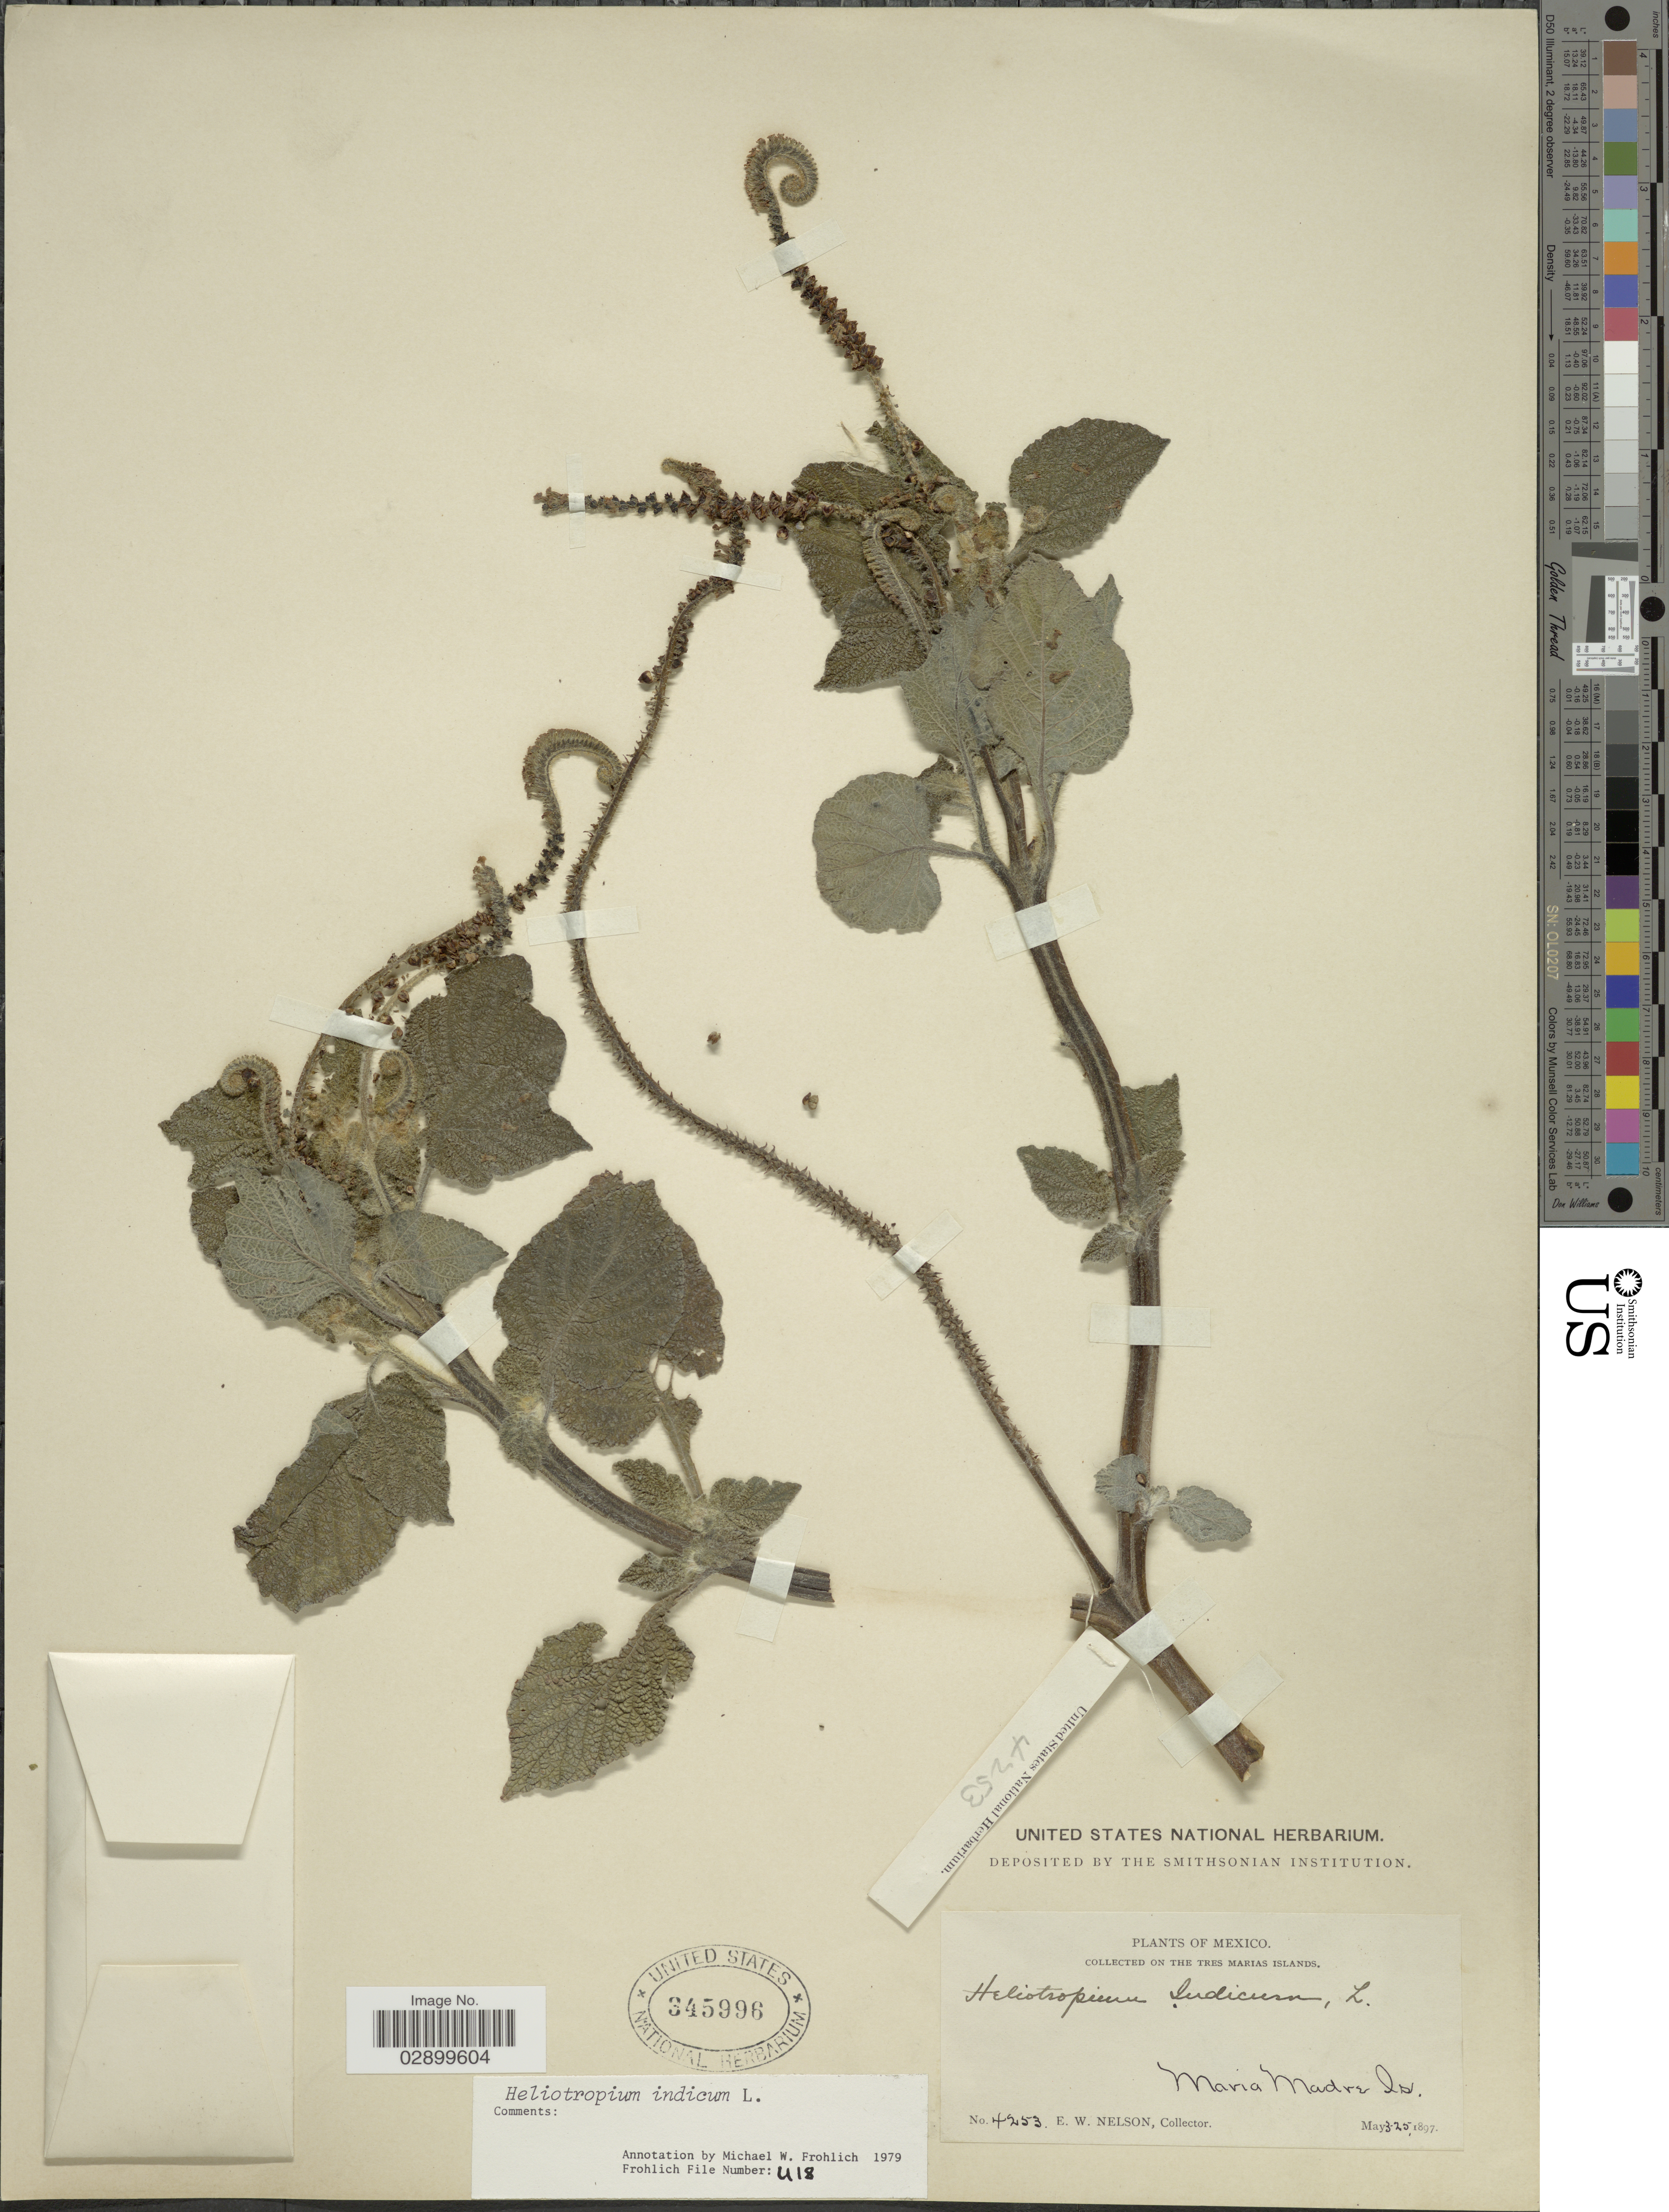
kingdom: Plantae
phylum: Tracheophyta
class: Magnoliopsida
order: Boraginales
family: Heliotropiaceae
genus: Heliotropium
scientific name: Heliotropium indicum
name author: L.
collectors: E. W. Nelson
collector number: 4253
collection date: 1897-05-03/1897-05-25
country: Mexico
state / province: Nayarit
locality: On the Tres Marias Islands, Maria Madre Is.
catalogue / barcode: US 345996